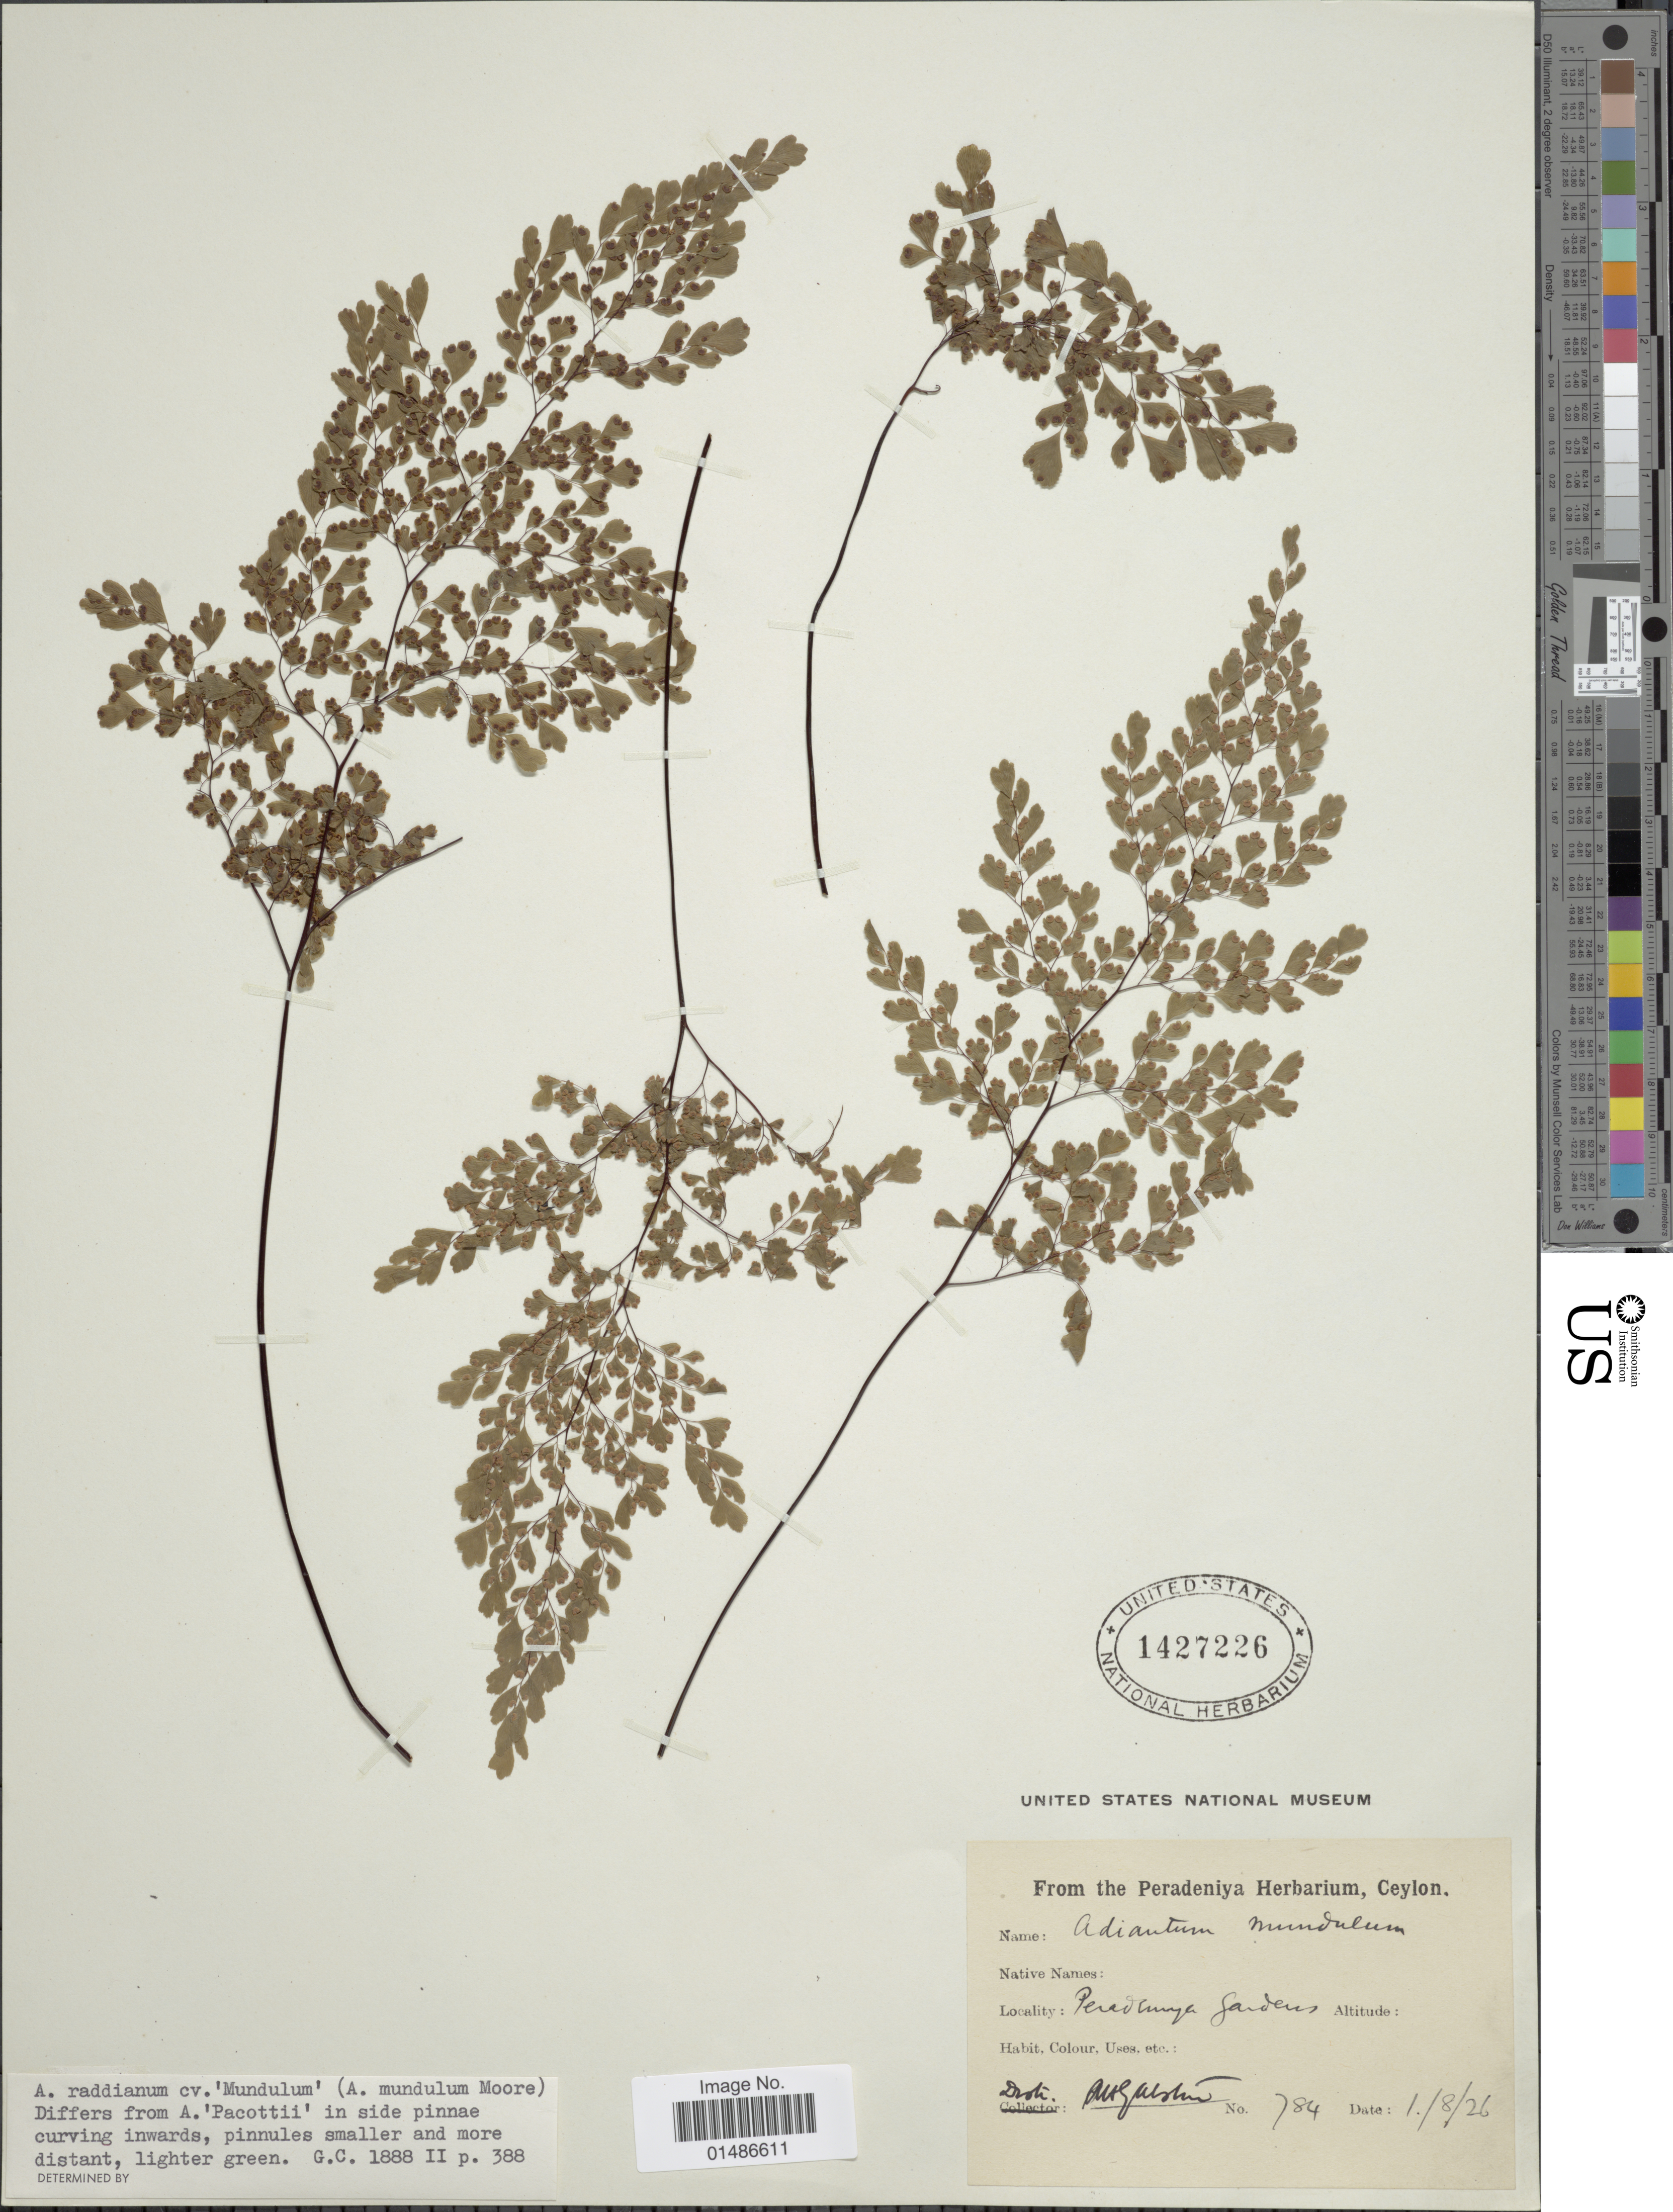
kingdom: Plantae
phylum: Tracheophyta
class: Polypodiopsida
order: Polypodiales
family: Pteridaceae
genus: Adiantum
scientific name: Adiantum raddianum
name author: C. Presl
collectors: ex herb. Peradeniya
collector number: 784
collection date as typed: Transcribed d/m/y: 1/8/26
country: Sri Lanka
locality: Peradeniya Gardens. Distr. Arogalston. [interpreted]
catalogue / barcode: US 1427226